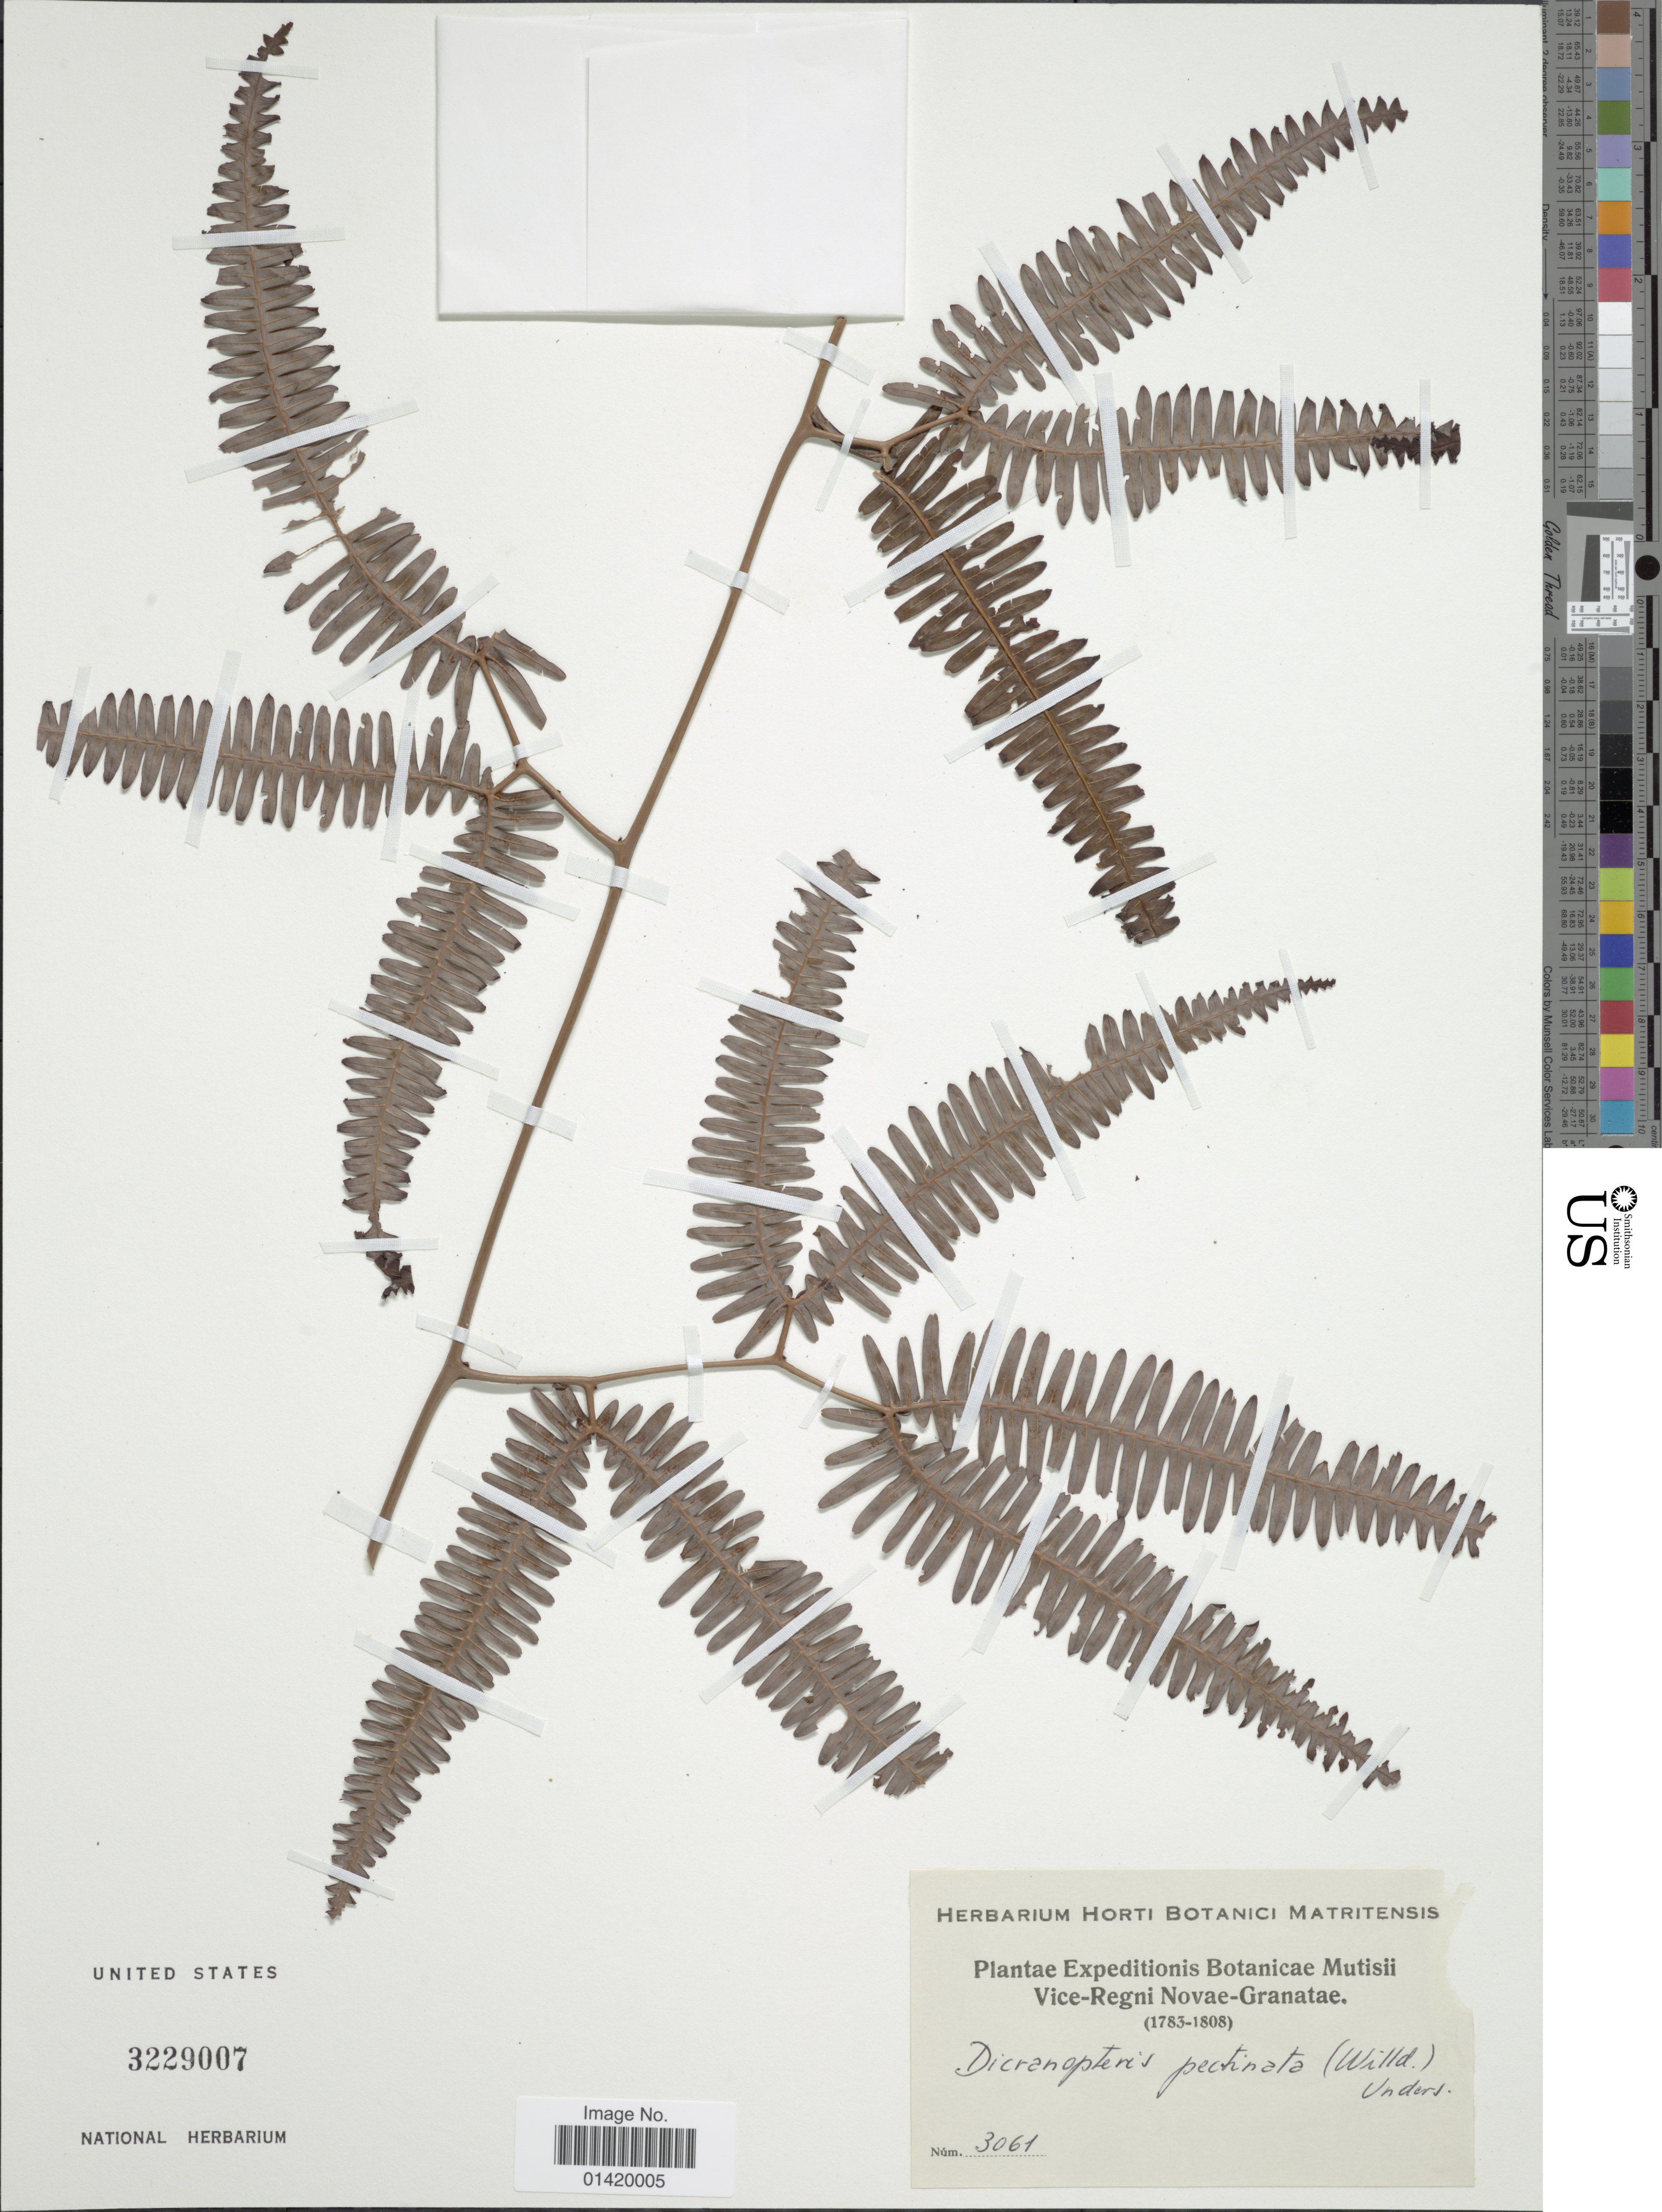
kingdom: Plantae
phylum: Tracheophyta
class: Polypodiopsida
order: Gleicheniales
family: Gleicheniaceae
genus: Gleichenella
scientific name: Gleichenella pectinata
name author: (Willd.) Ching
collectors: Mutisii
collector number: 3061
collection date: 1783/1808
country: Colombia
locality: Novae-Granatae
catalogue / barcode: US 3229007